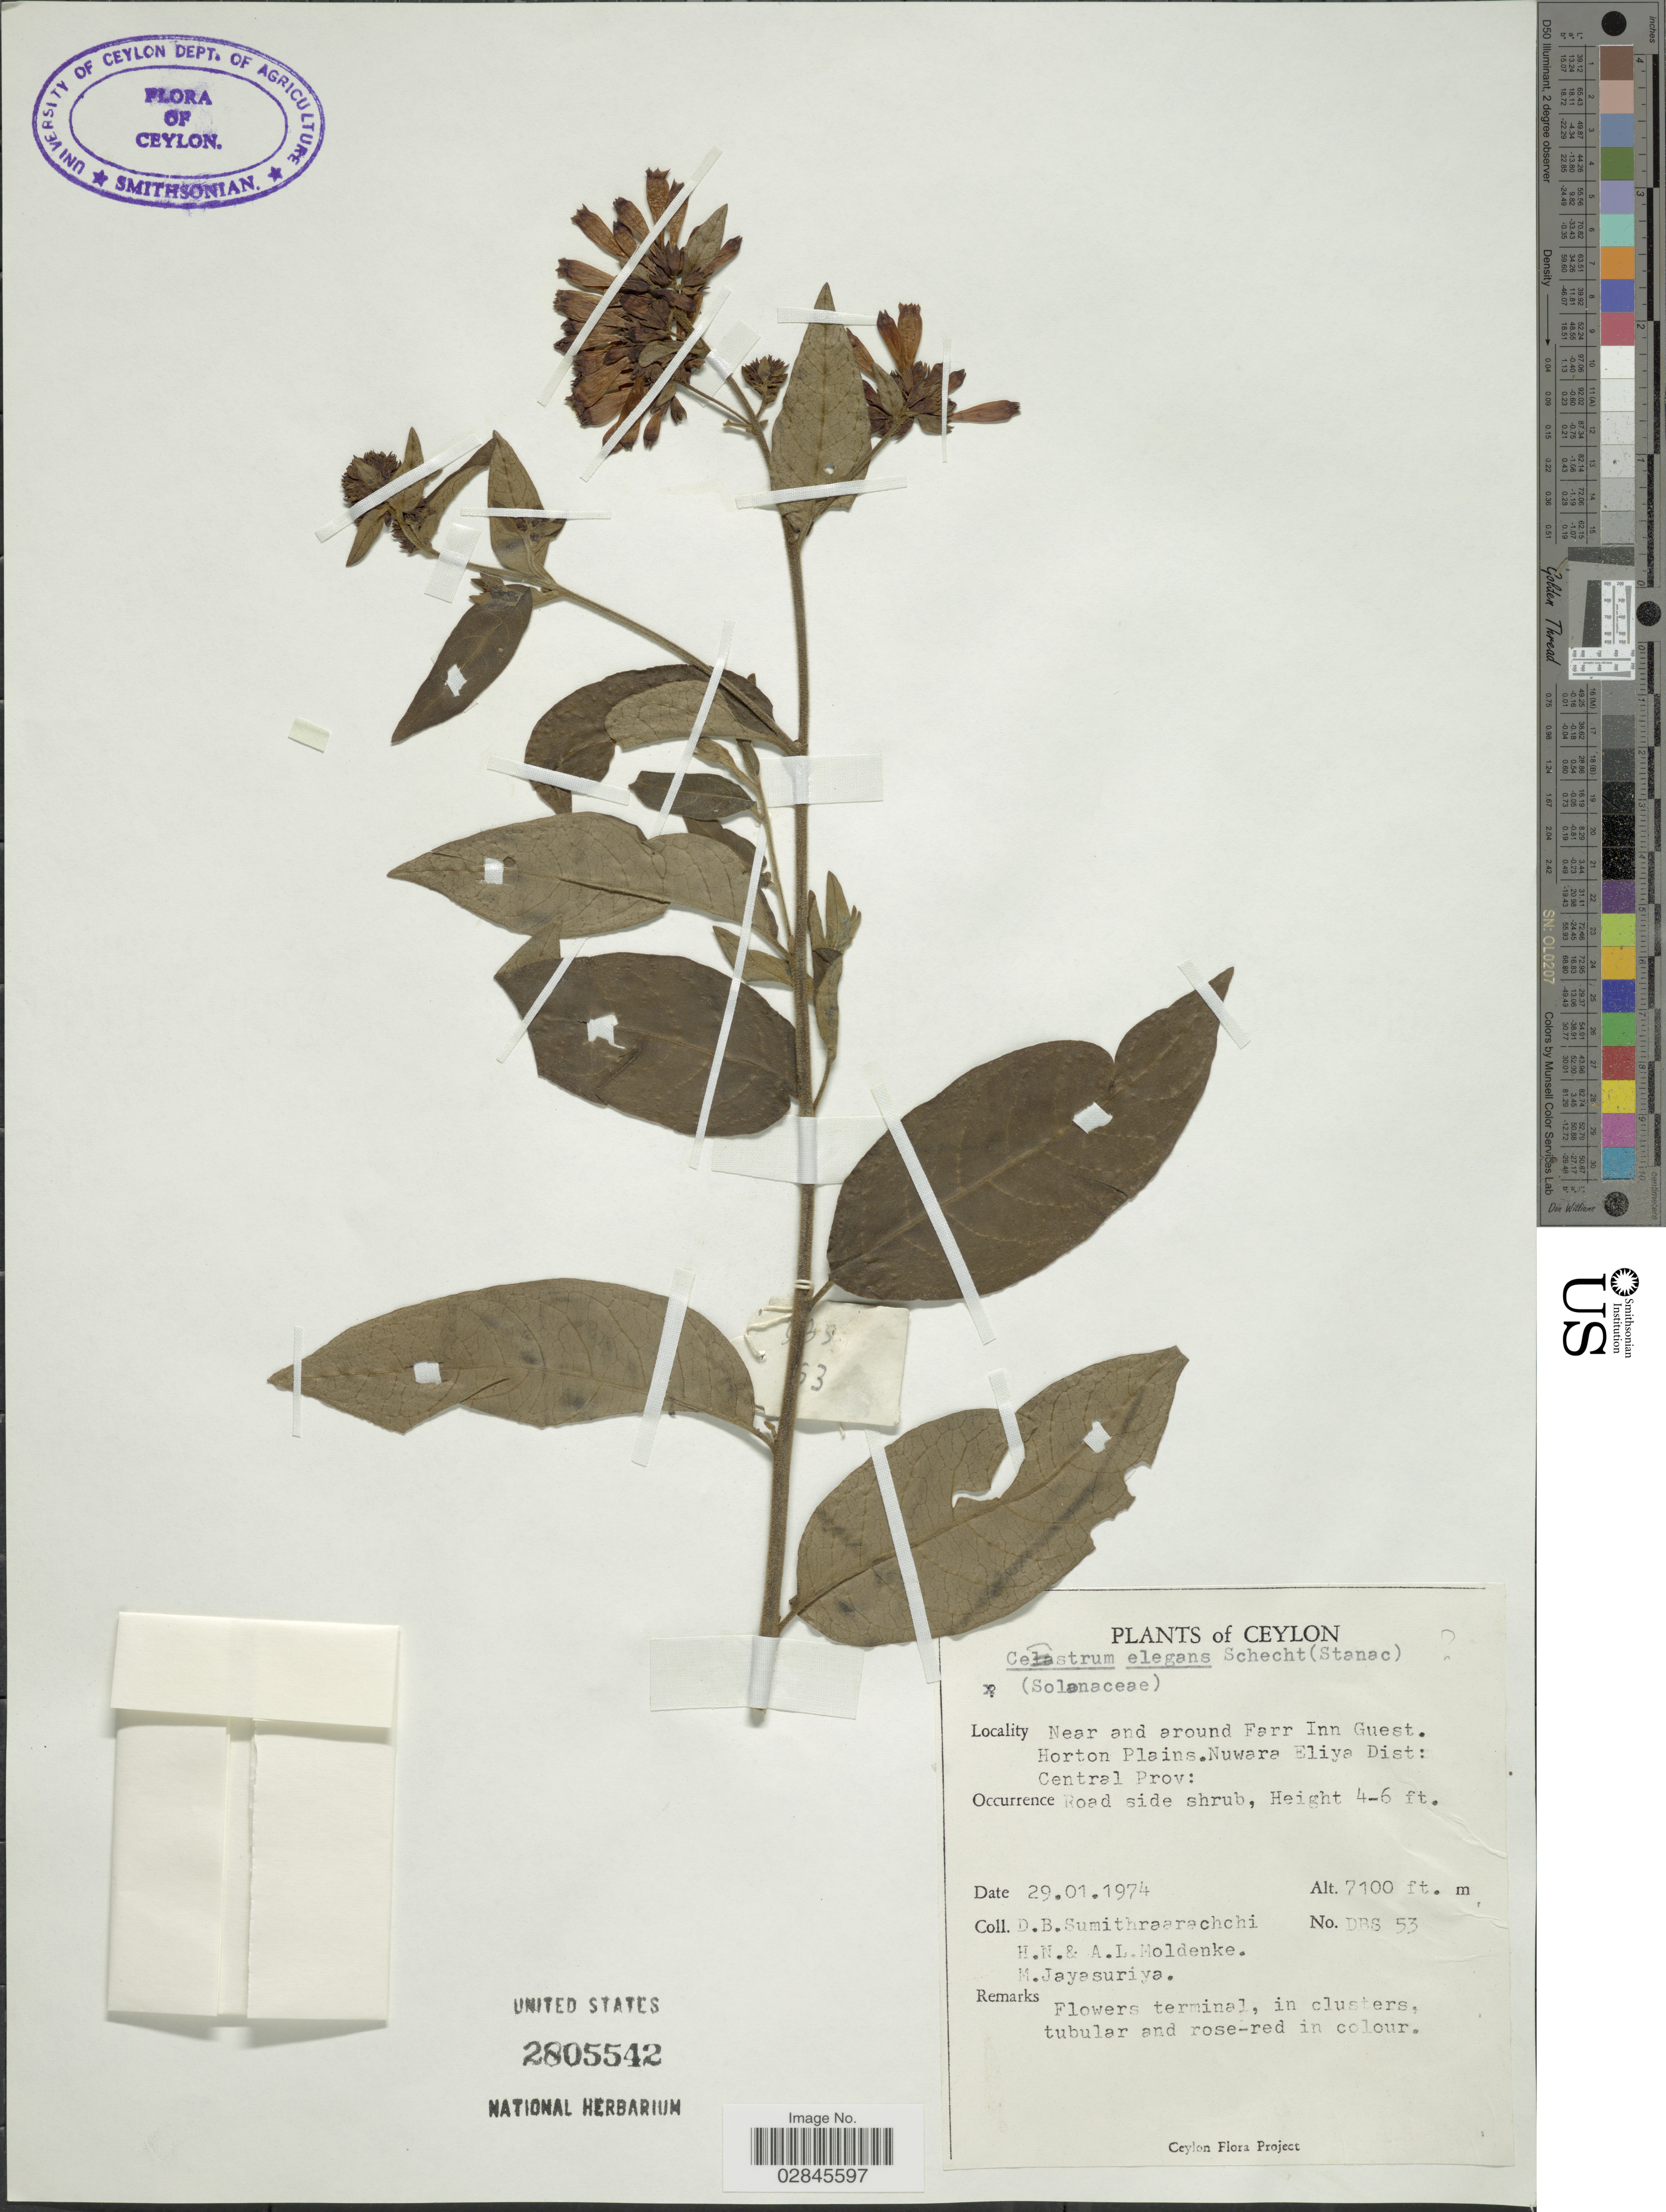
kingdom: Plantae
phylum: Tracheophyta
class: Magnoliopsida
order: Solanales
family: Solanaceae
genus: Cestrum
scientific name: Cestrum elegans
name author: (Brongn.) Schltdl.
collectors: D. B. Sumithraarachchi, H. N. Moldenke, A. L. Moldenke & M. Jayasuriya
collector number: DBS53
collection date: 1974-01-29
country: Sri Lanka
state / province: Central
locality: Ceylon. Near and around Farr Inn Guest. Horton Plains. Nuwara Eliya Dist.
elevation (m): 2164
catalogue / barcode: US 2805542